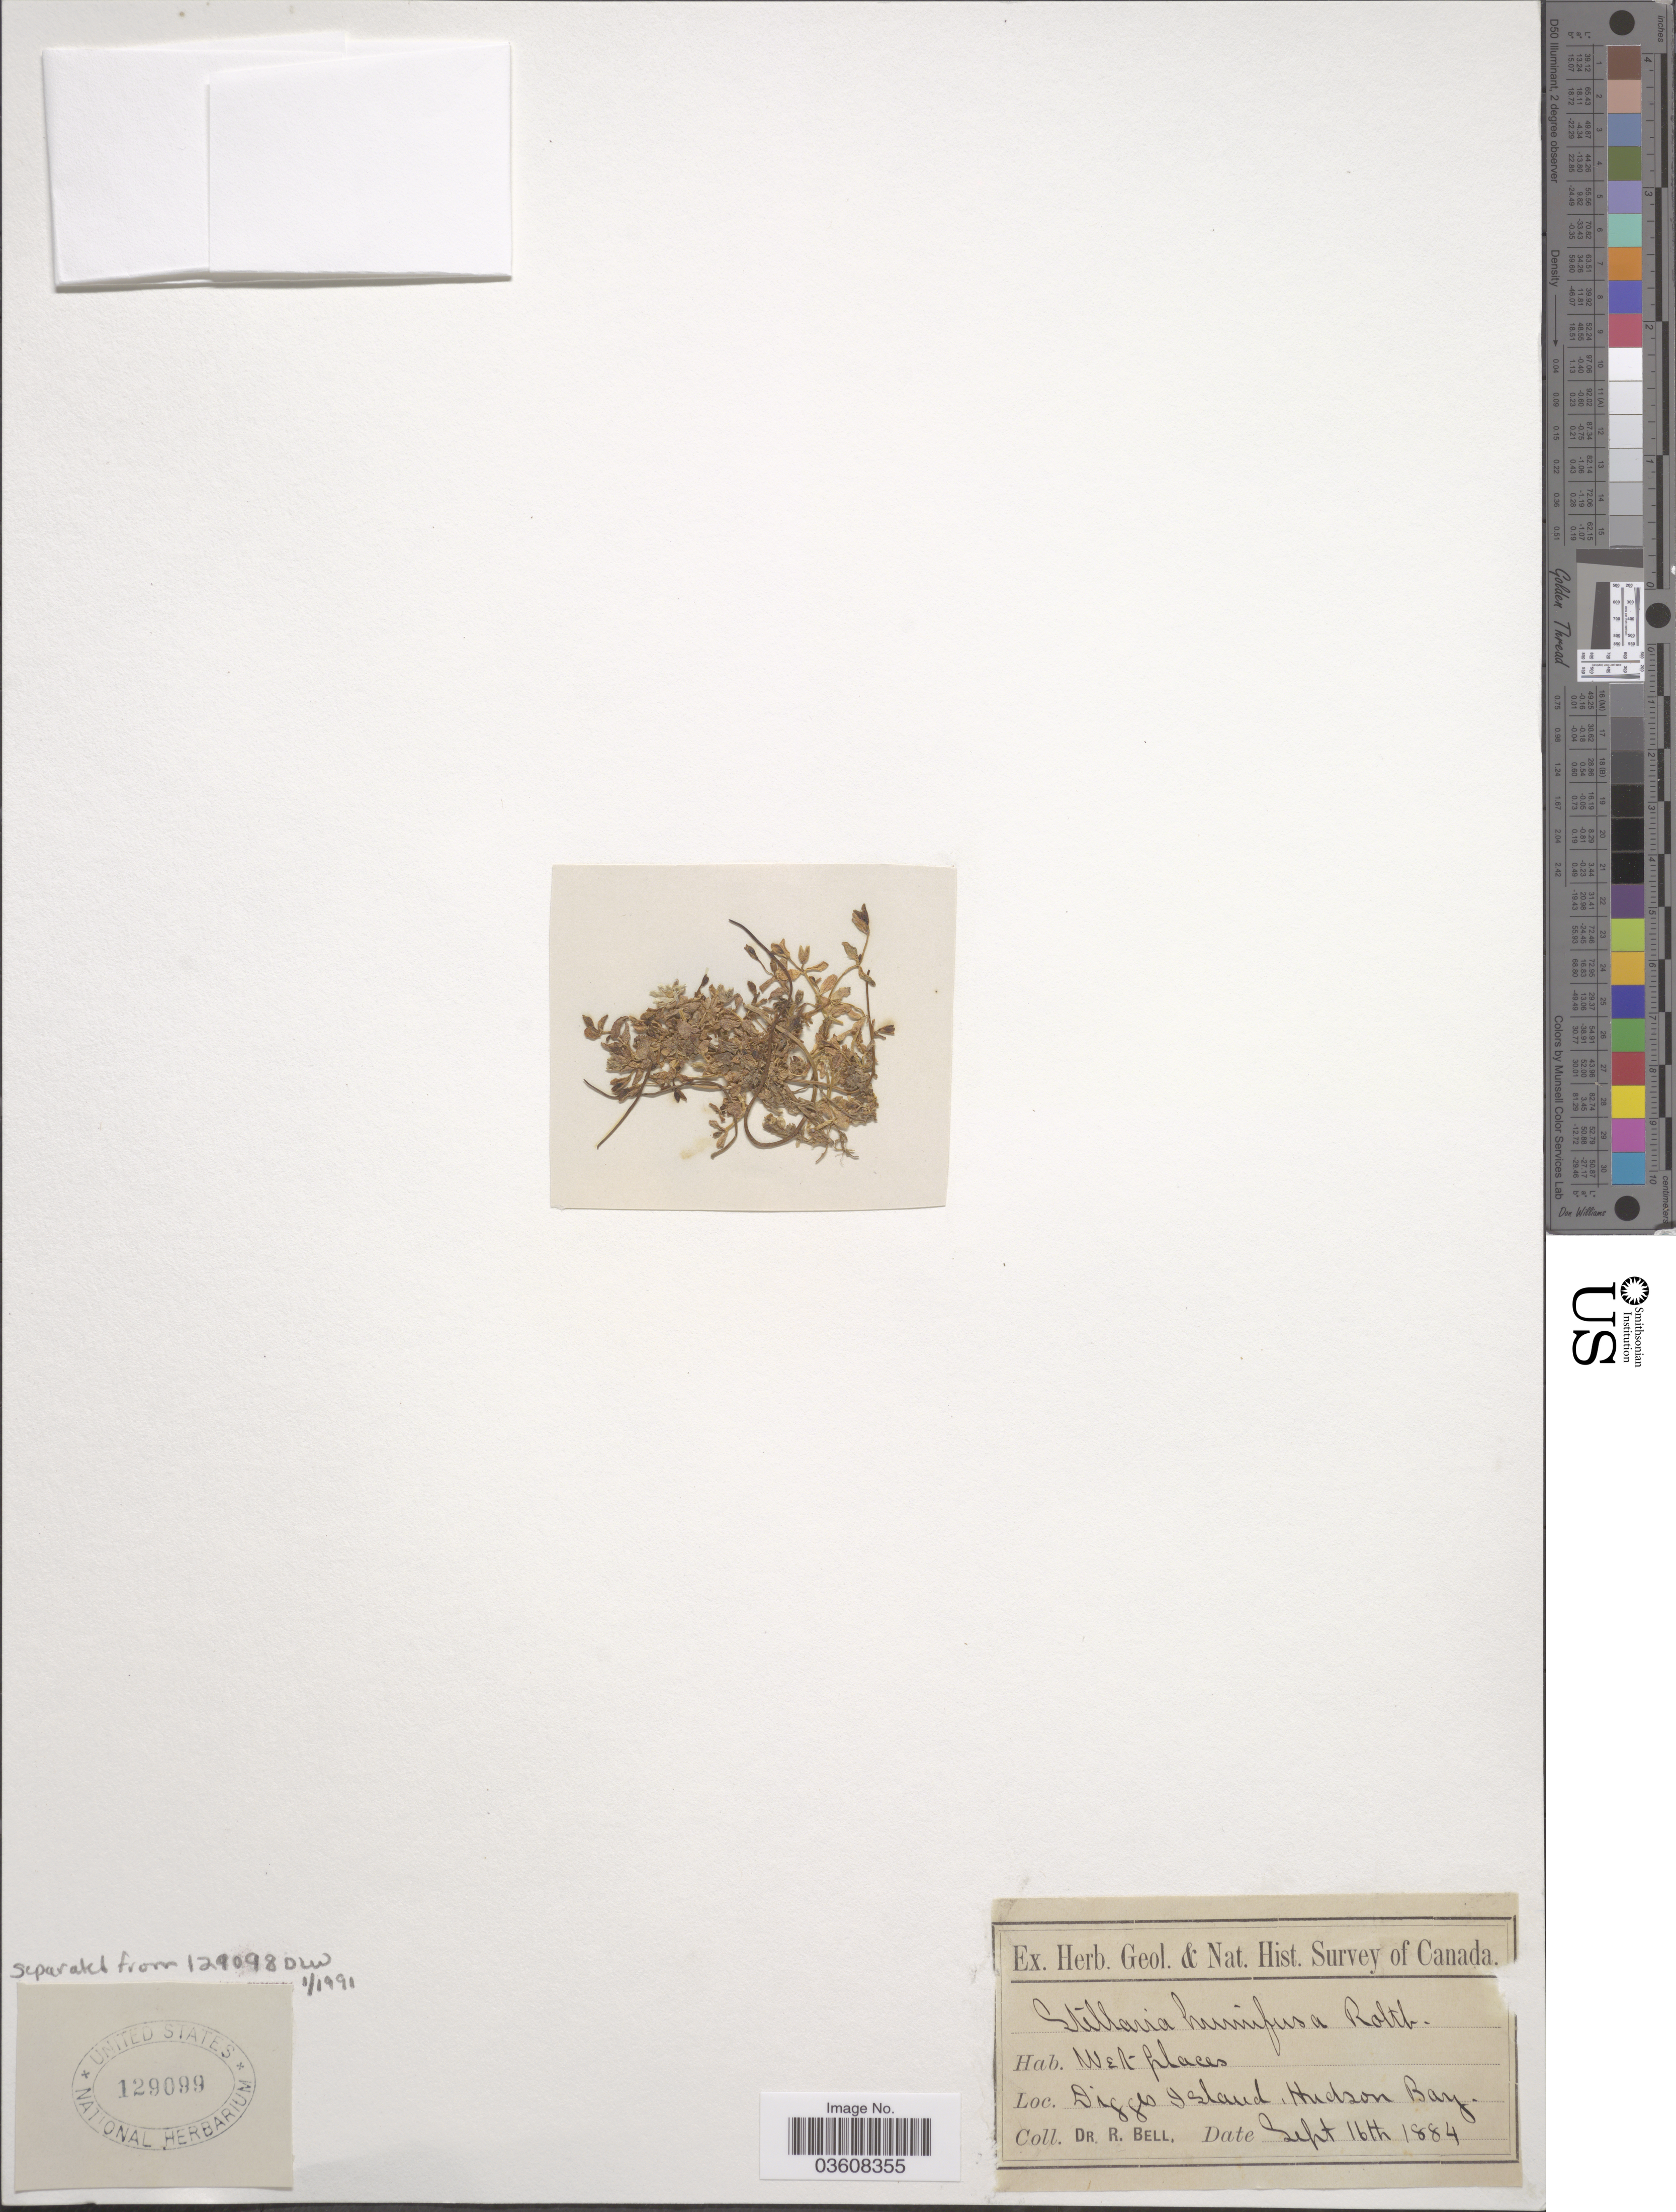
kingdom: Plantae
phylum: Tracheophyta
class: Magnoliopsida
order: Caryophyllales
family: Caryophyllaceae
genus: Stellaria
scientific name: Stellaria humifusa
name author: Rottb.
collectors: C. R. Bell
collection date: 1884-09-16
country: Canada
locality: Diggs Island, Hudosn Bay.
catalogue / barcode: US 129099